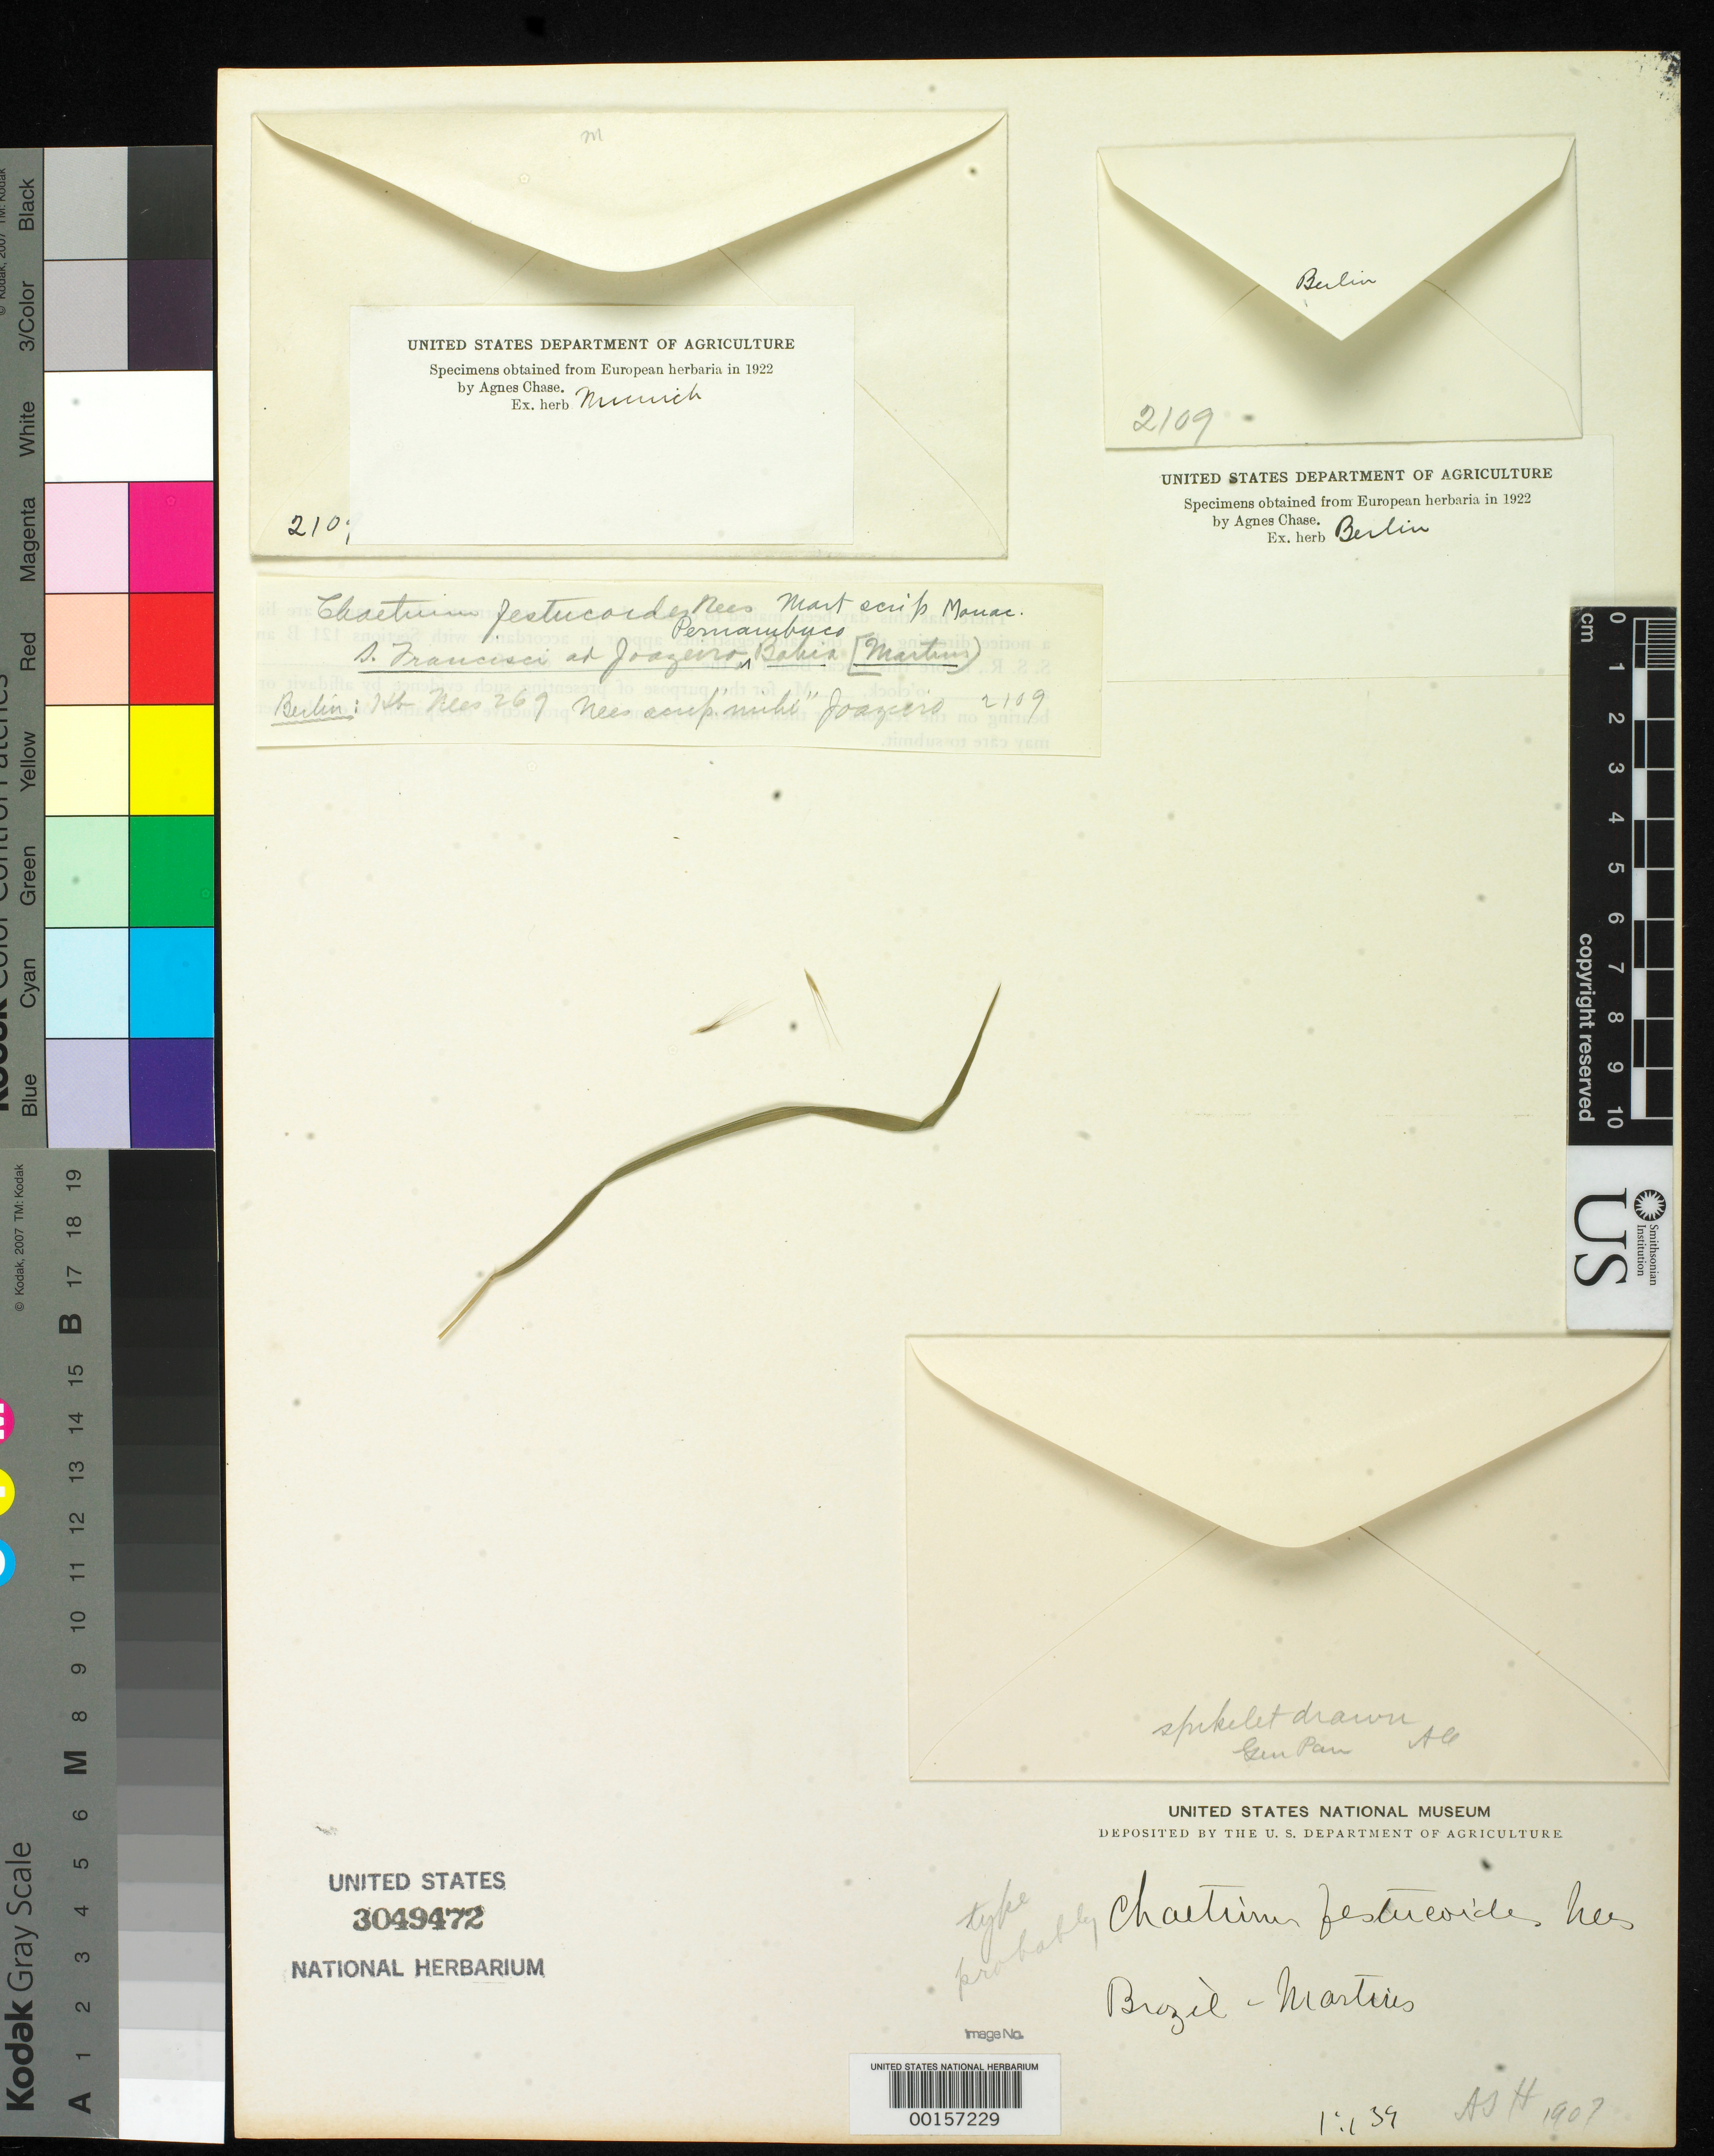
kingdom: Plantae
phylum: Tracheophyta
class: Liliopsida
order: Poales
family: Poaceae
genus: Chaetium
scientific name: Chaetium festucoides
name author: Nees in Mart.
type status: Type Fragment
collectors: C. F. Martius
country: Brazil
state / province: Bahia / Pernambuco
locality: S. Francisci.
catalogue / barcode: US 3049472